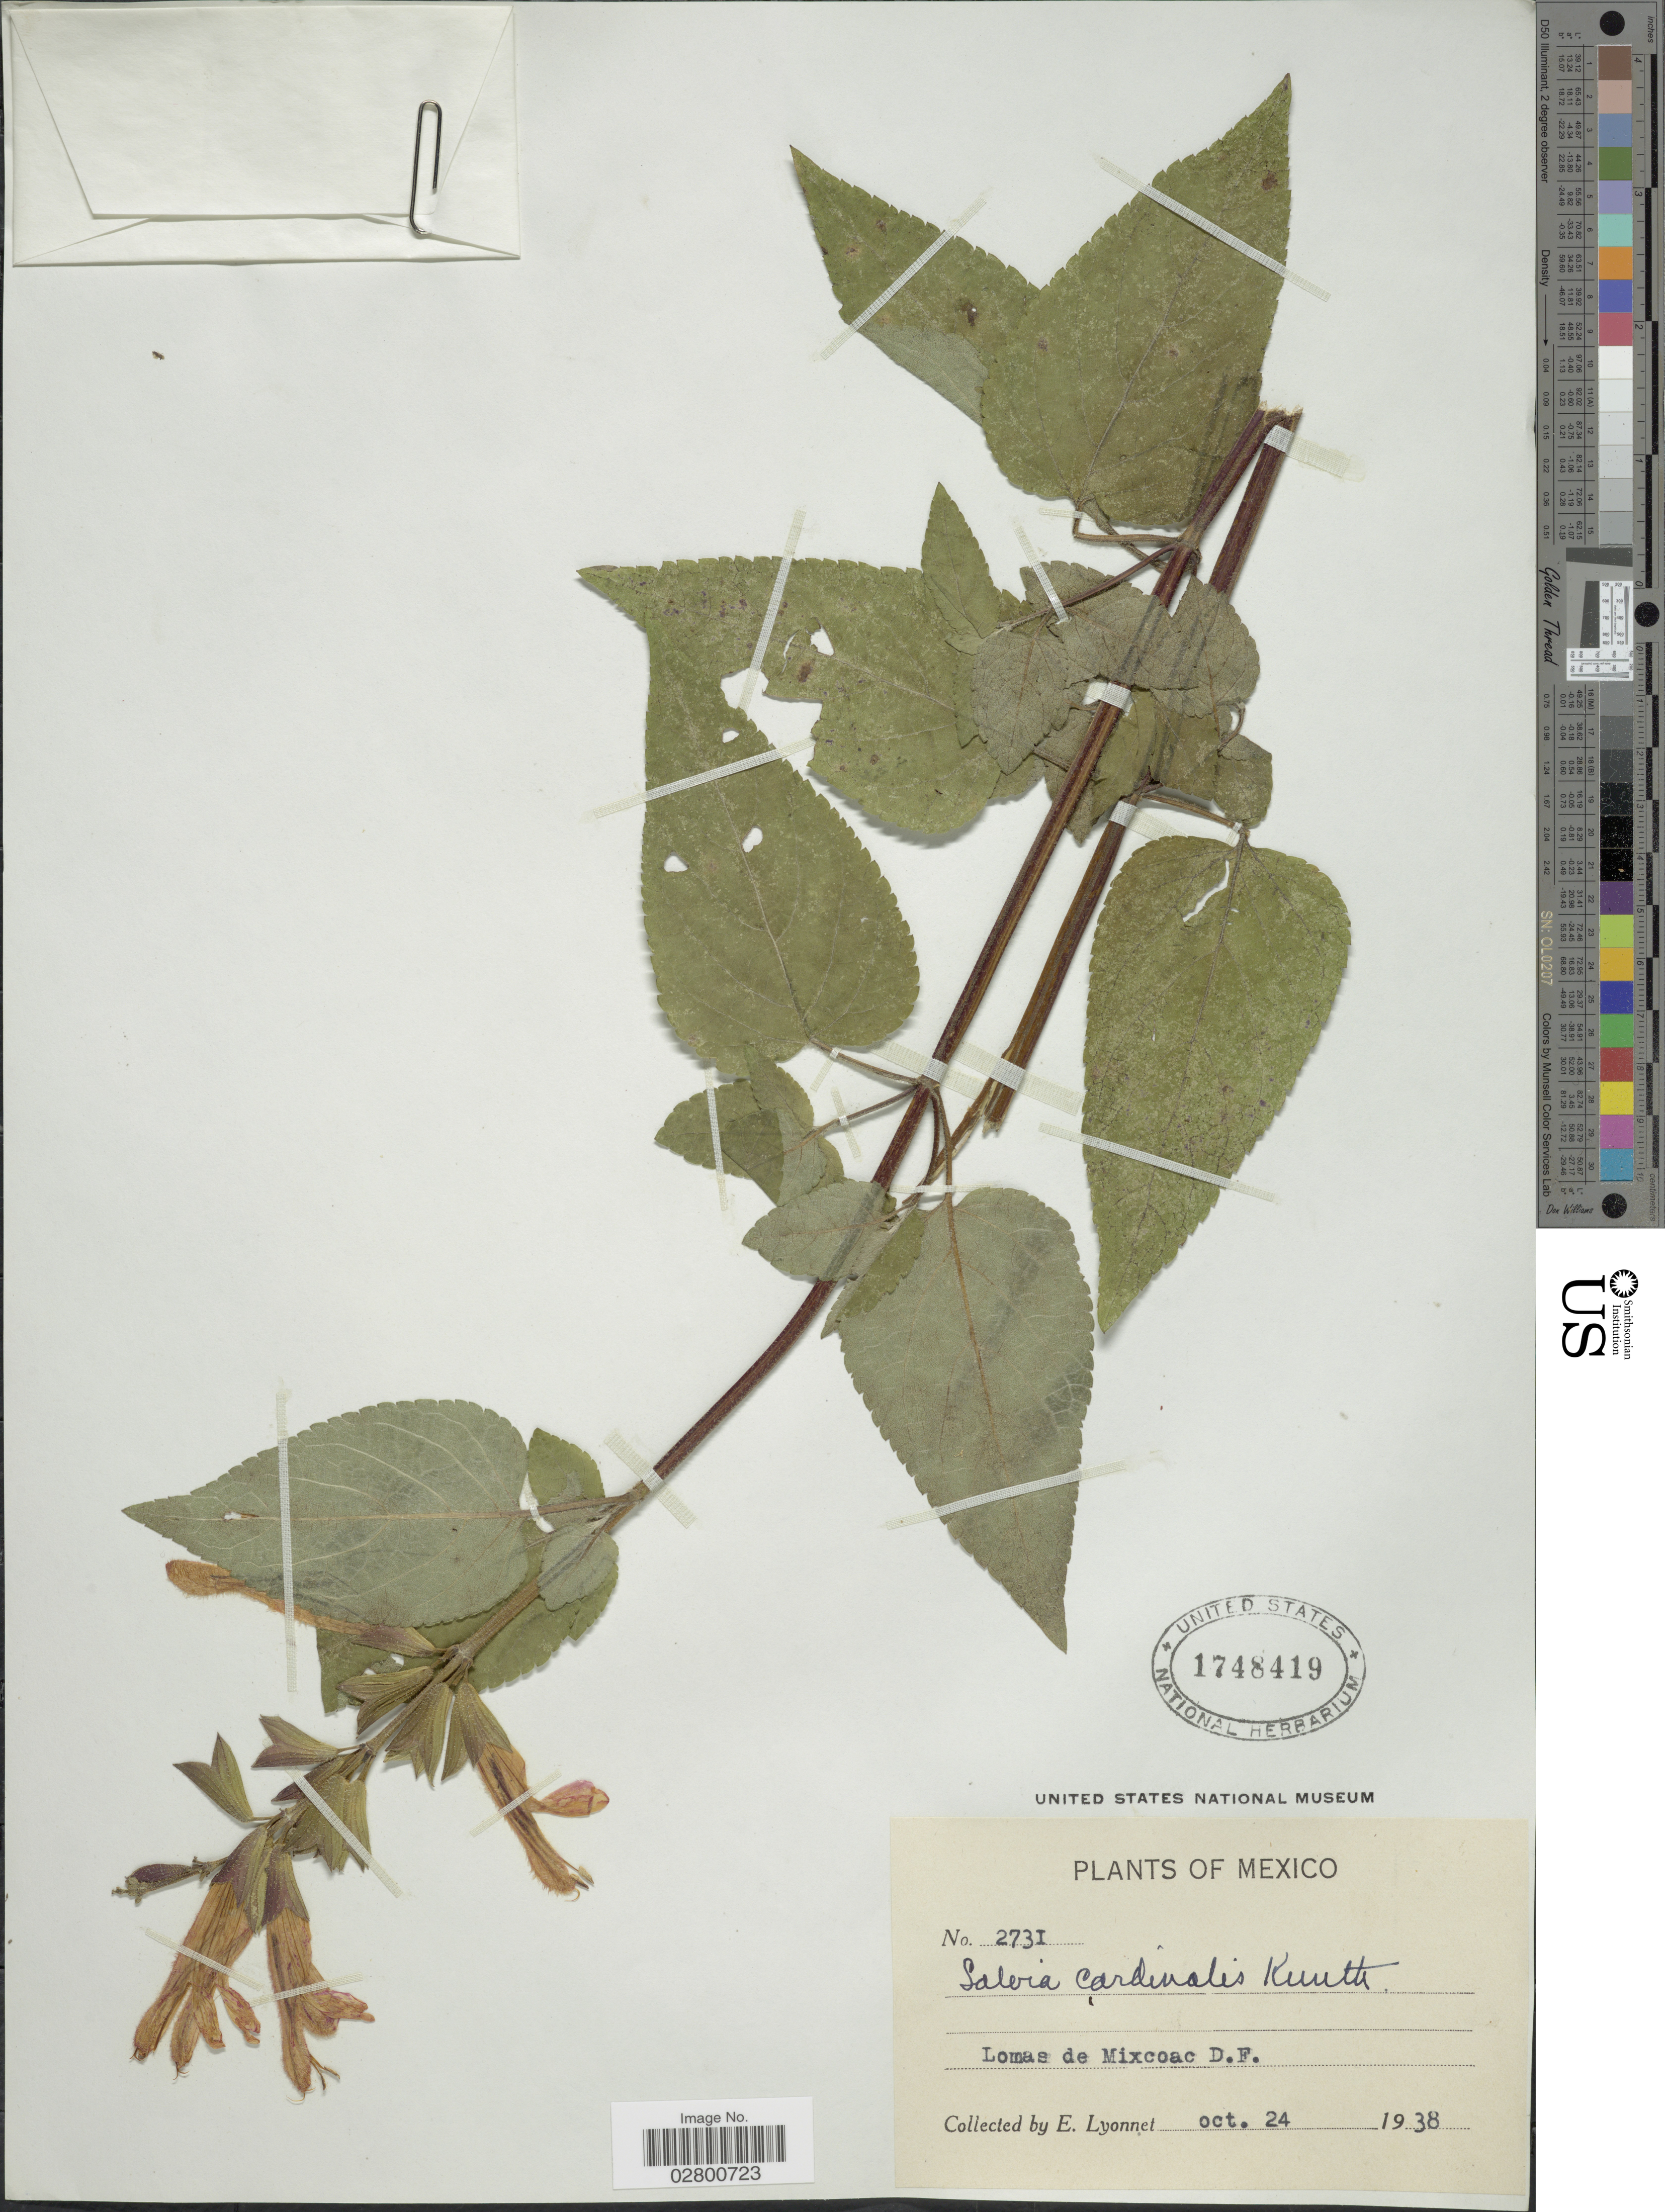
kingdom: Plantae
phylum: Tracheophyta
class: Magnoliopsida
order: Lamiales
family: Lamiaceae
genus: Salvia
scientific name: Salvia cardinalis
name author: Kunth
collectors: E. Lyonnet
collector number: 2731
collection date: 1938-10-24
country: Mexico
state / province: Distrito Federal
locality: Lomas de Mixcoac, D.F.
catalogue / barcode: US 1748419